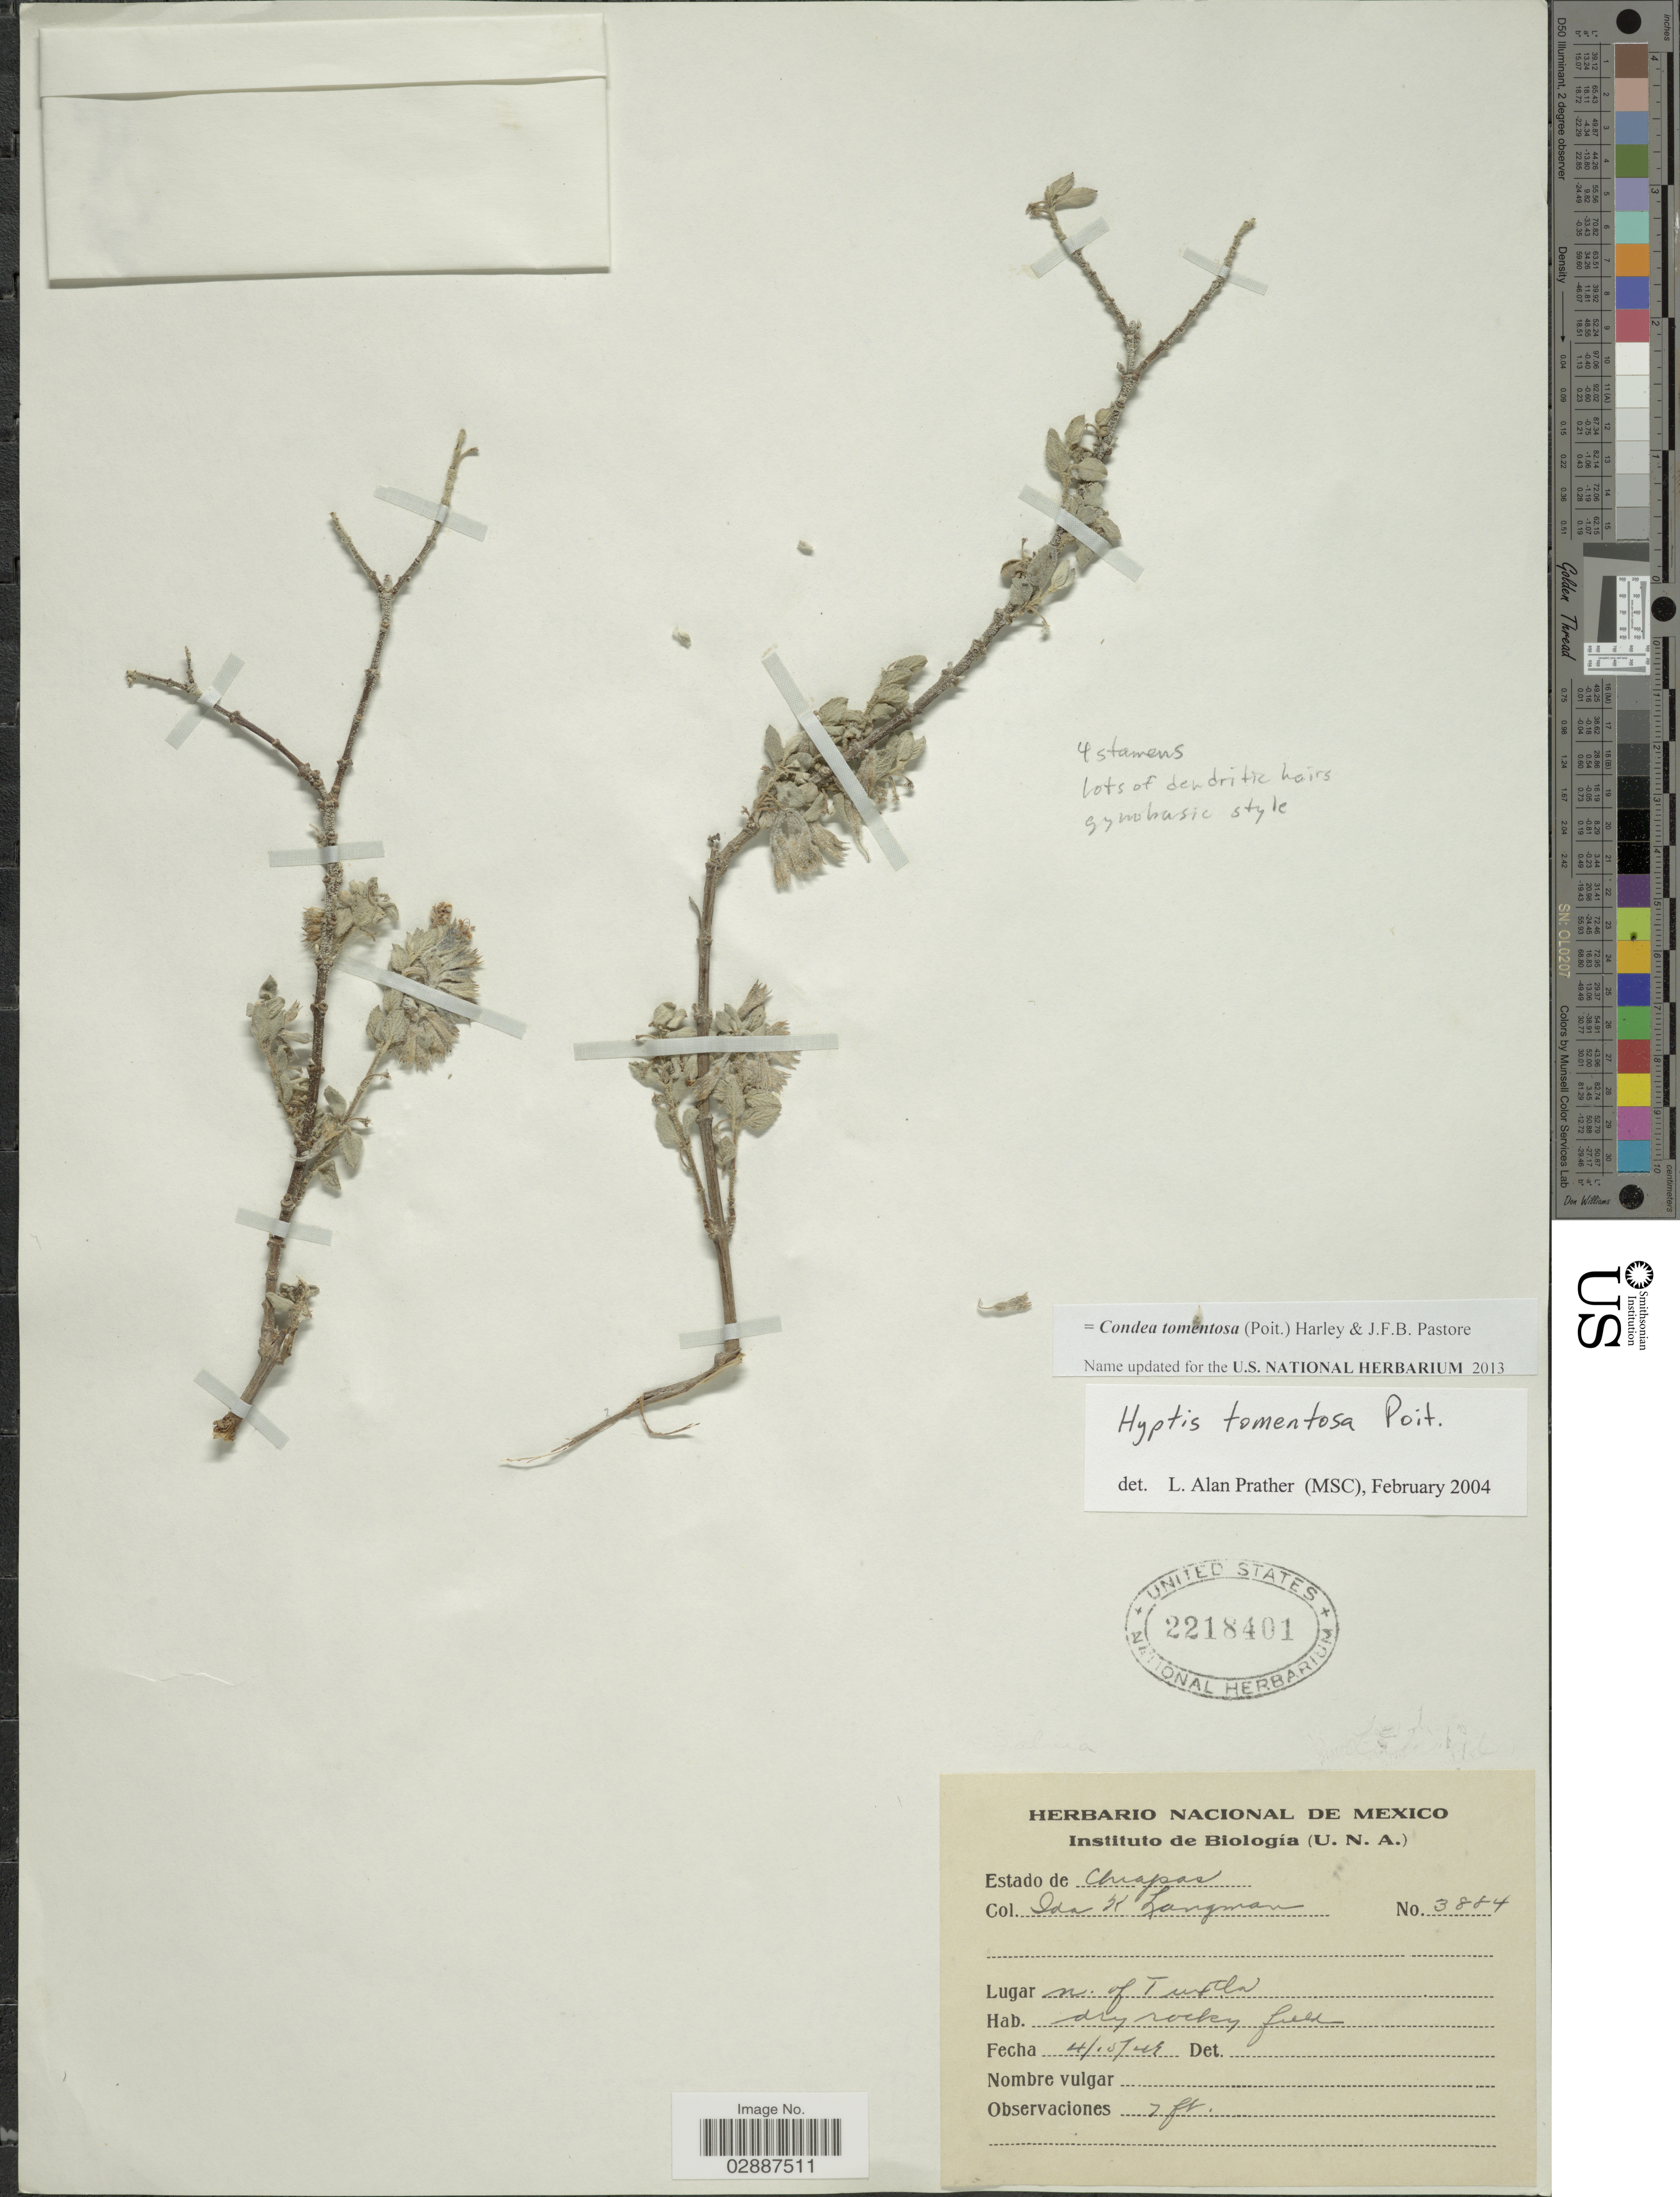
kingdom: Plantae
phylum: Tracheophyta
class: Magnoliopsida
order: Lamiales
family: Lamiaceae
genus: Condea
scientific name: Condea tomentosa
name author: (Poit.) Harley & J.F.B. Pastore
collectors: I. K. Langman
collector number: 3884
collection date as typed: Transcribed d/m/y: 15/4/49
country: Mexico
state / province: Chiapas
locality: N. of Tuxtla.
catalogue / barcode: US 2218401